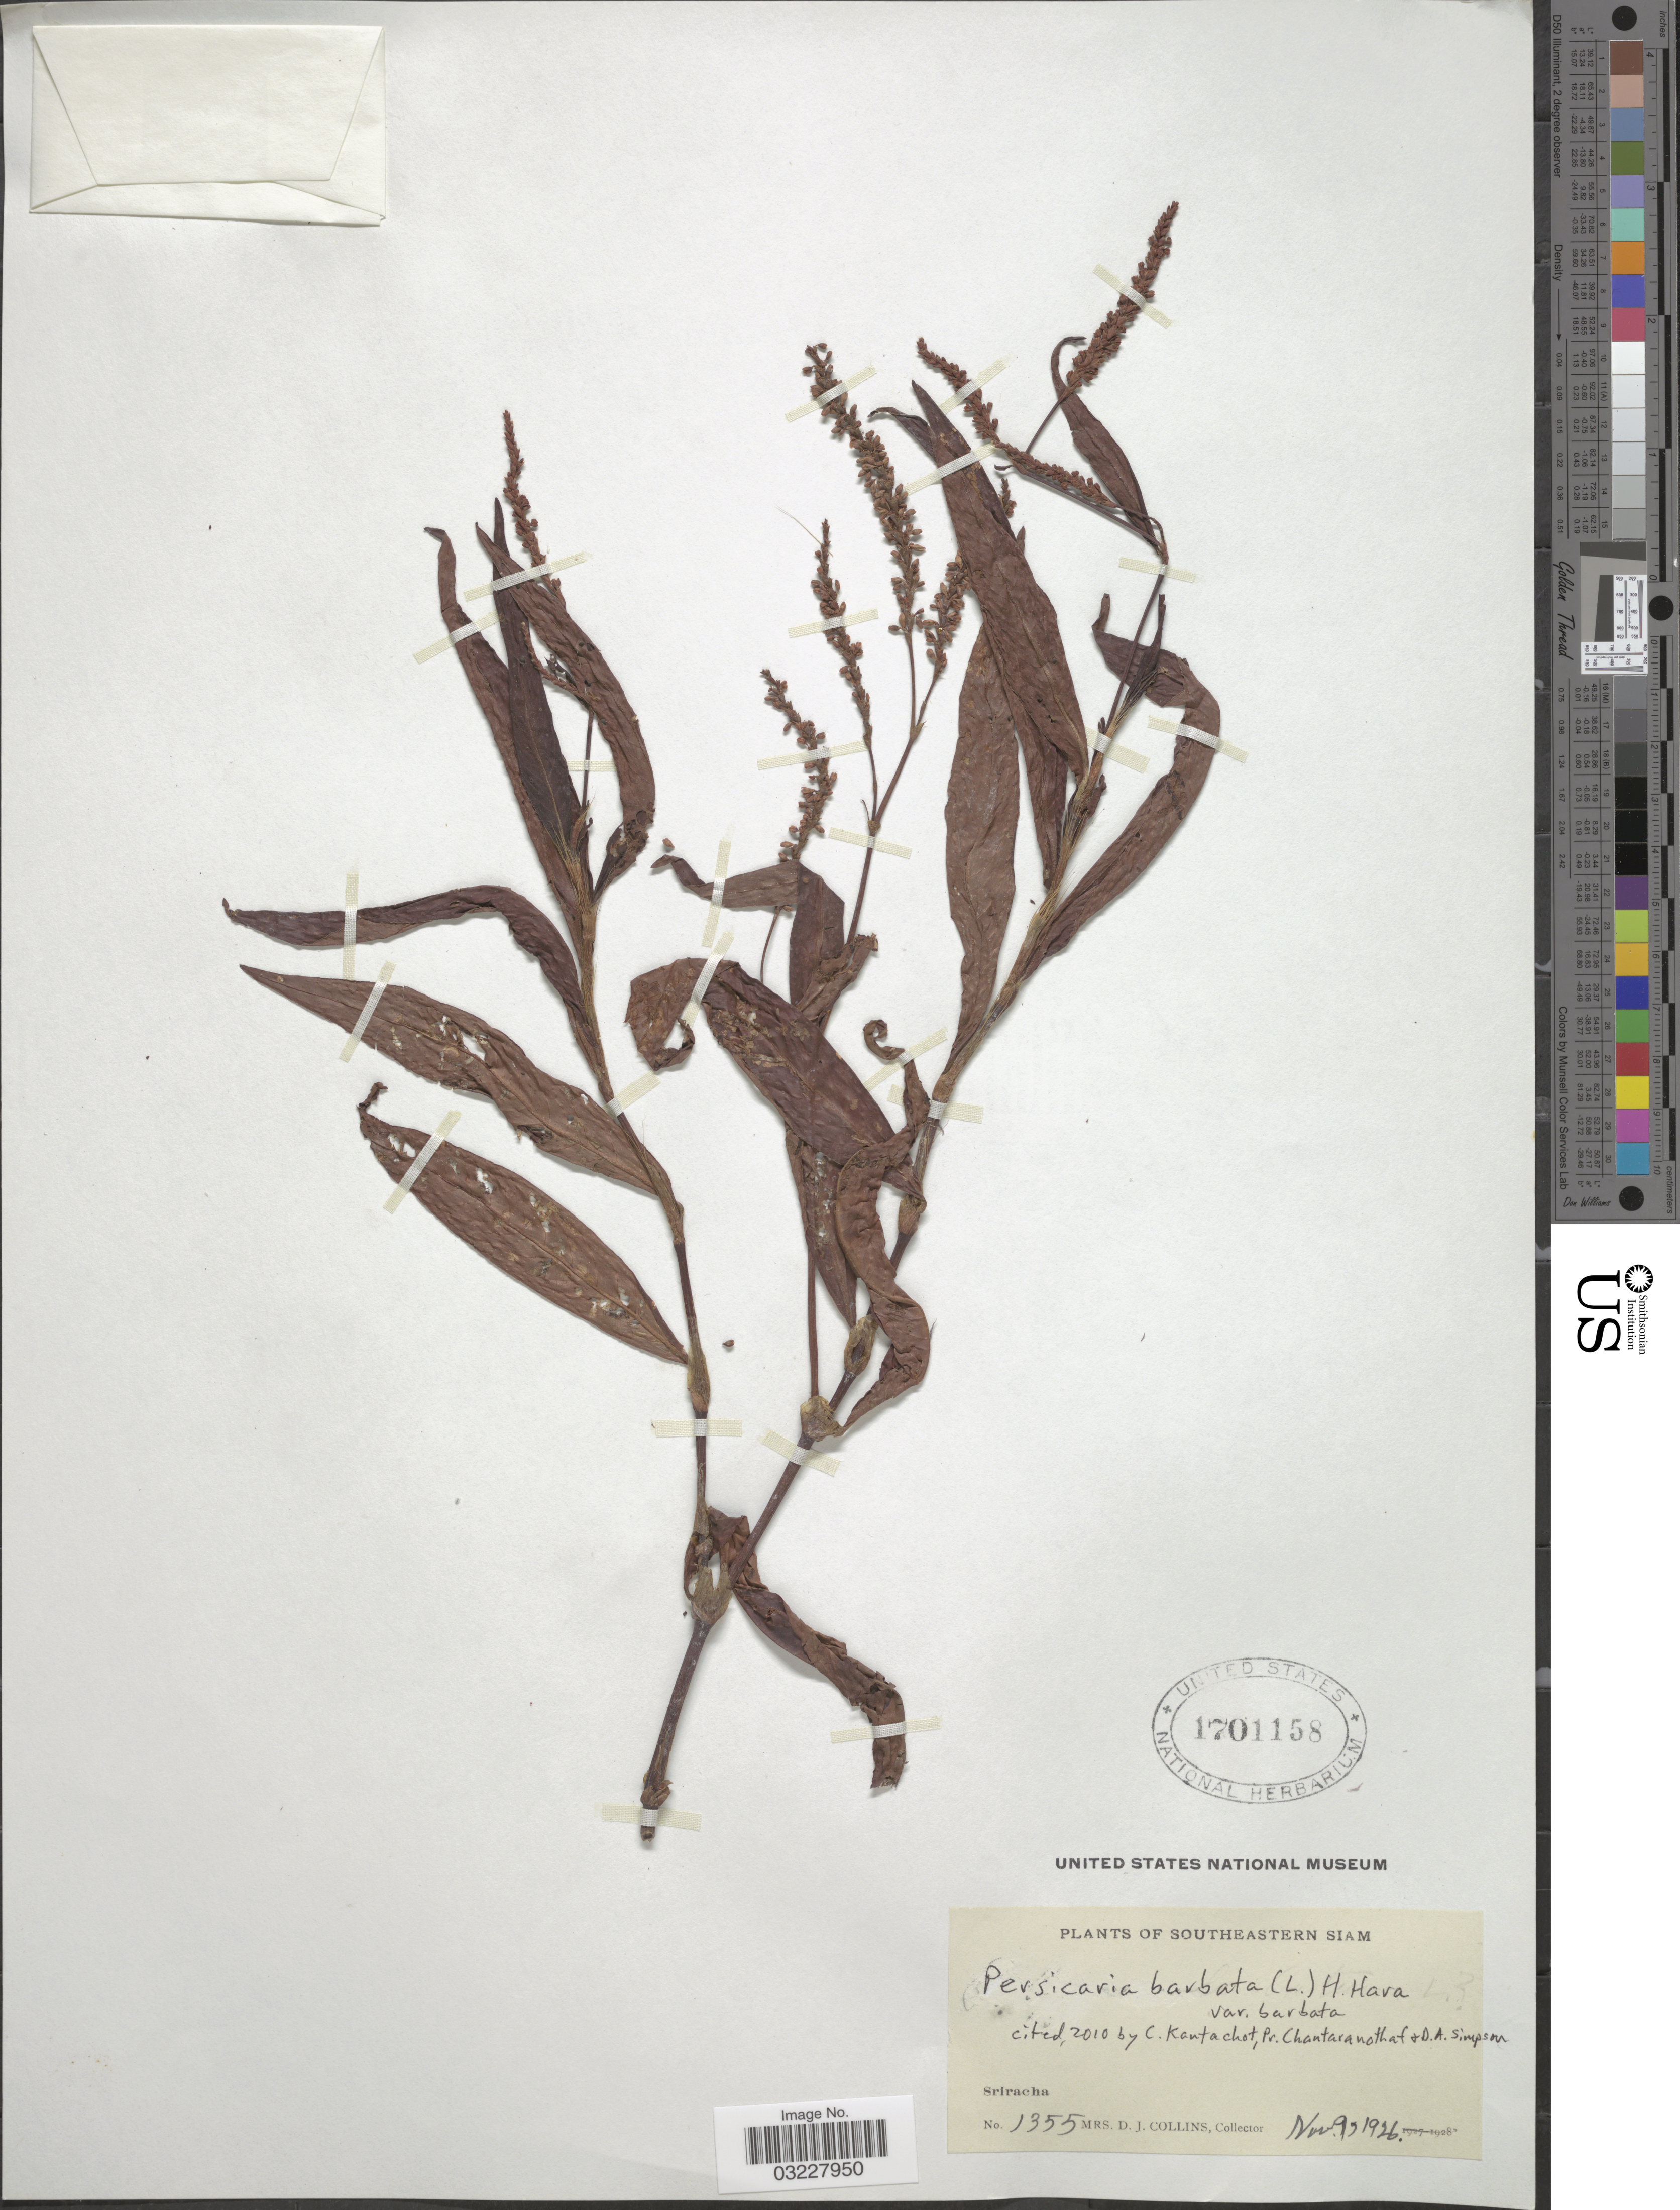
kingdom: Plantae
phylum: Tracheophyta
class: Magnoliopsida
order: Caryophyllales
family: Polygonaceae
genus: Polygonum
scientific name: Polygonum barbatum var. barbatum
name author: L.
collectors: Mrs. D. J. Collins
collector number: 1355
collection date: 1926-11-09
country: Thailand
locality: Southeastern Siam. Sriracha.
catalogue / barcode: US 1701158